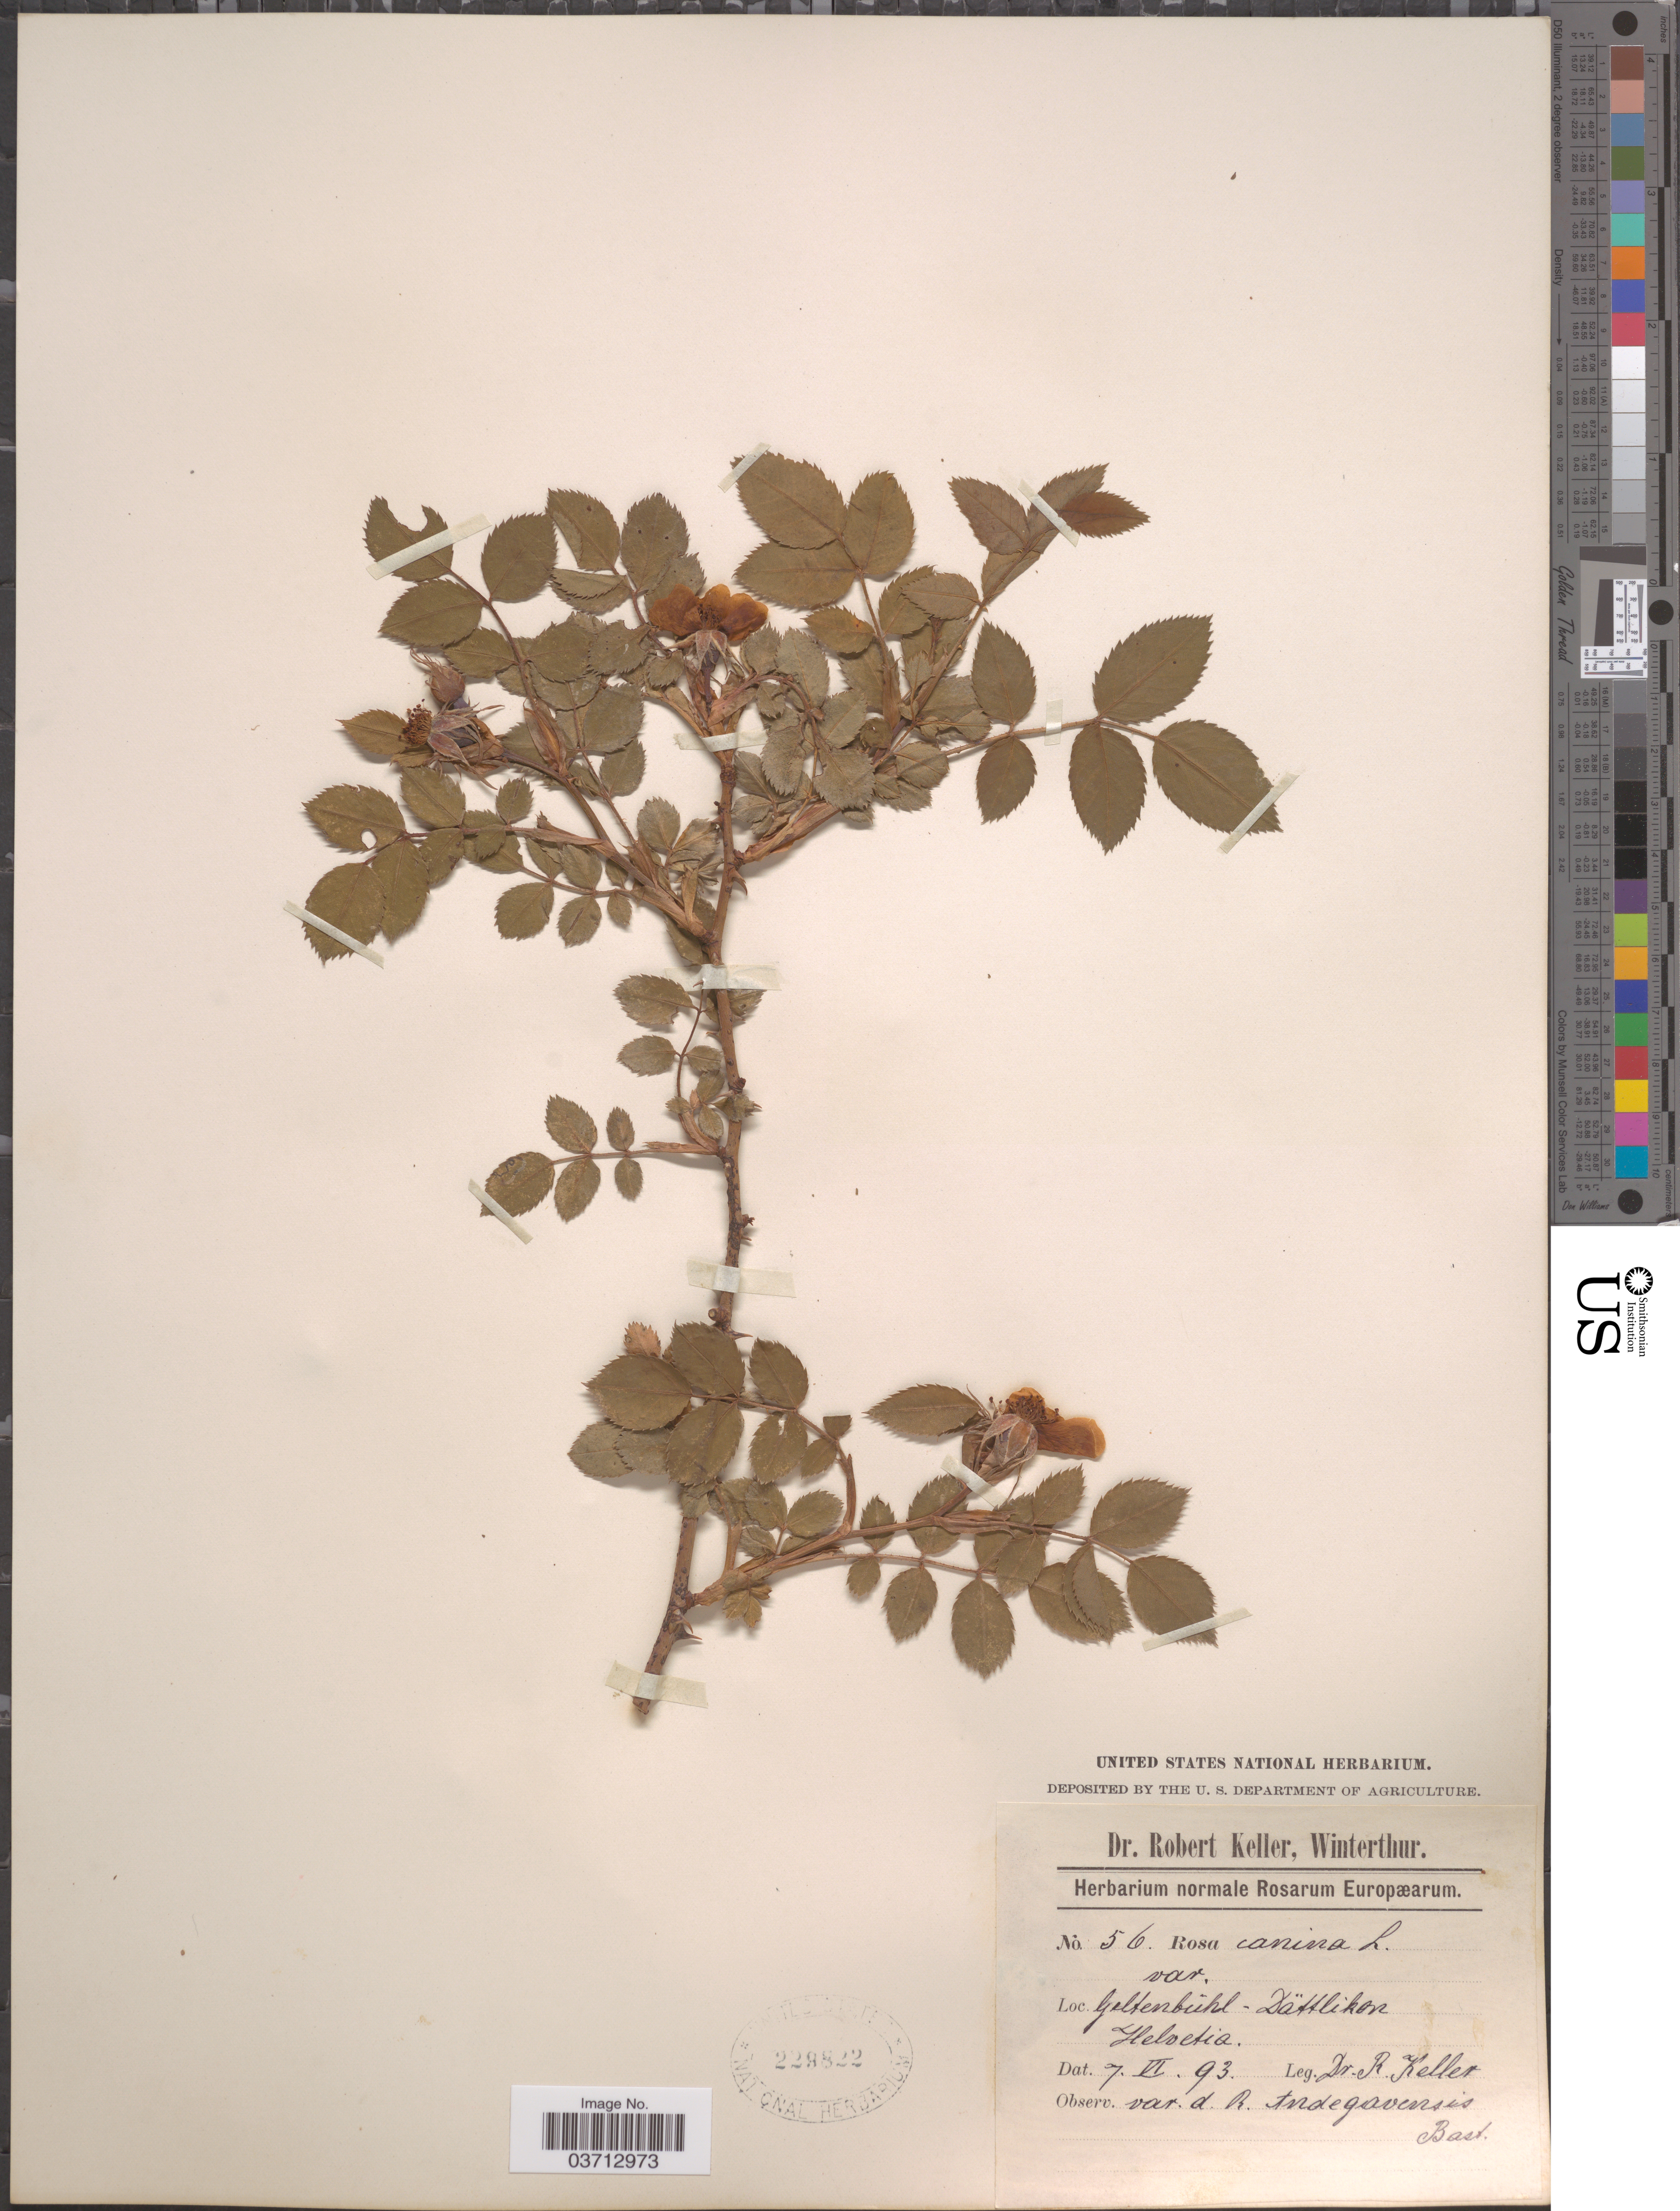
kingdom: Plantae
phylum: Tracheophyta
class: Magnoliopsida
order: Rosales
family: Rosaceae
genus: Rosa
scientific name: Rosa canina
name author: L.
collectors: R. Keller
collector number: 56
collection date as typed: Transcribed d/m/y: 7/6/93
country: Switzerland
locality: Geltenbühl - Dättlikon. Helvetia.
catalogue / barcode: US 229822